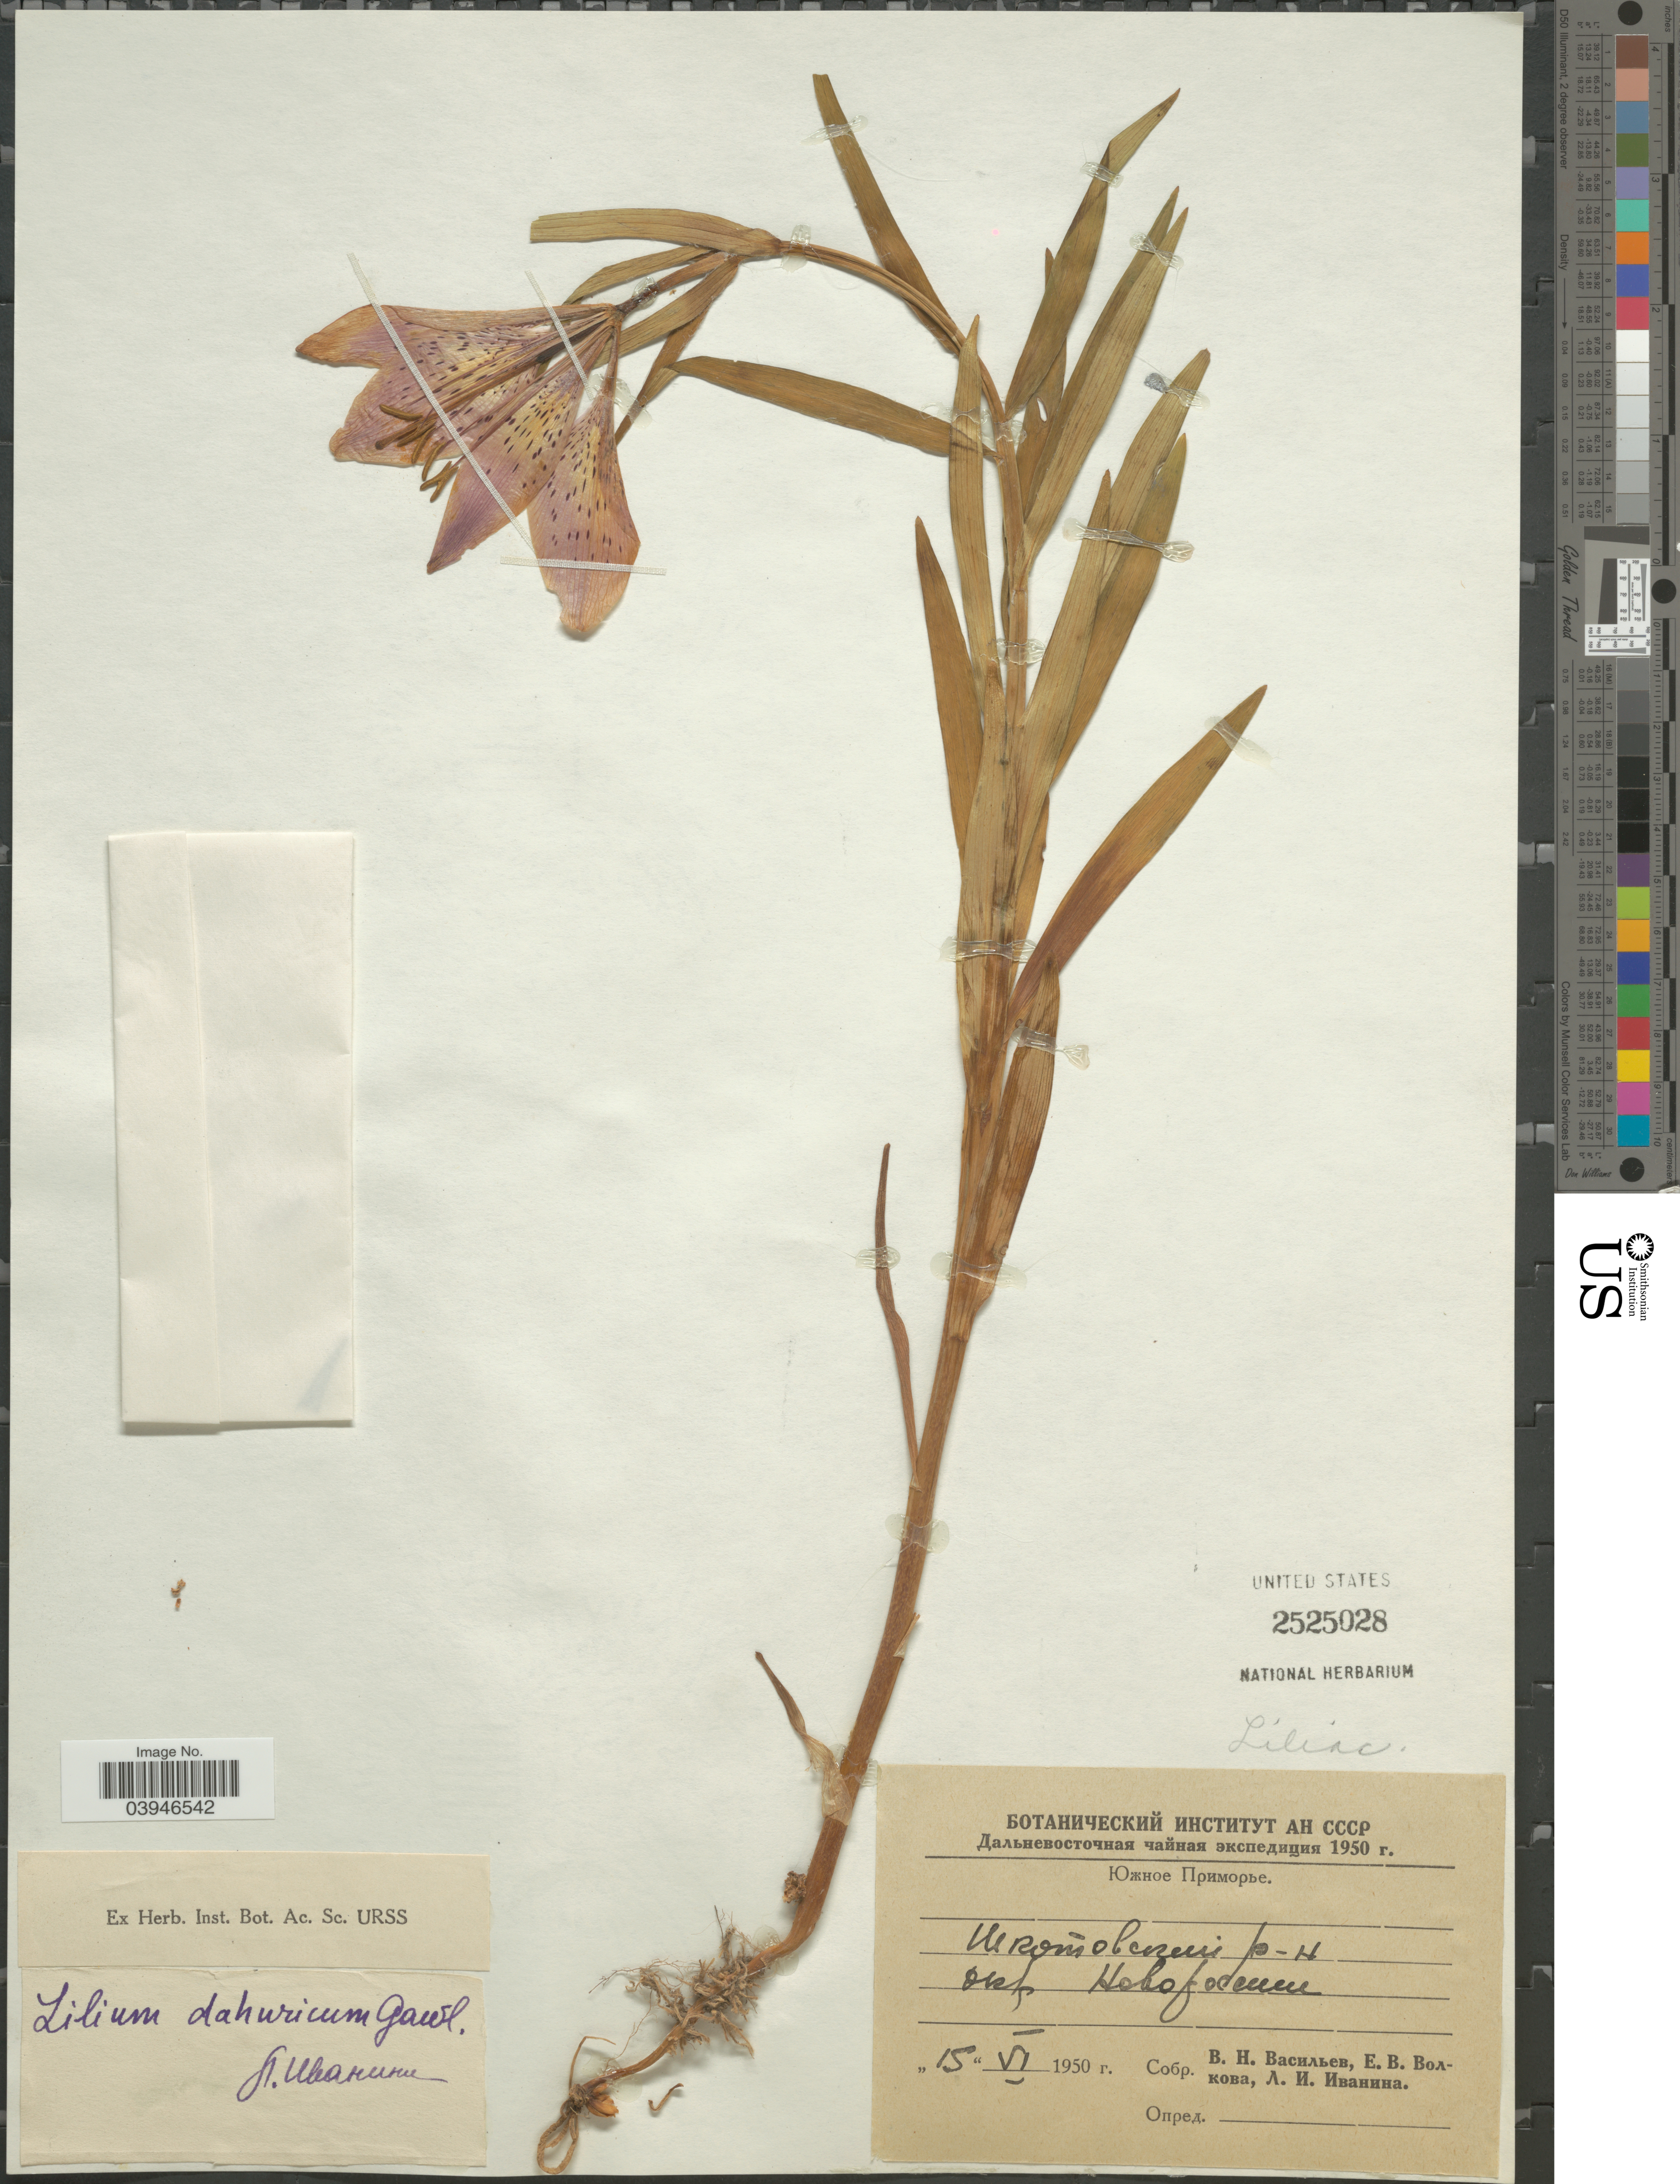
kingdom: Plantae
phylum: Tracheophyta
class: Liliopsida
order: Liliales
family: Liliaceae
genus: Lilium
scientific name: Lilium dauricum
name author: Ker Gawl.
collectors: V. Vasilev, E. V. Volkova & L. Ivanina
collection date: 1950-06-15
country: Russian Federation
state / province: Primorsky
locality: Shkotovskiy Rayon, vicinity of Novorussiya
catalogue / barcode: US 2525028